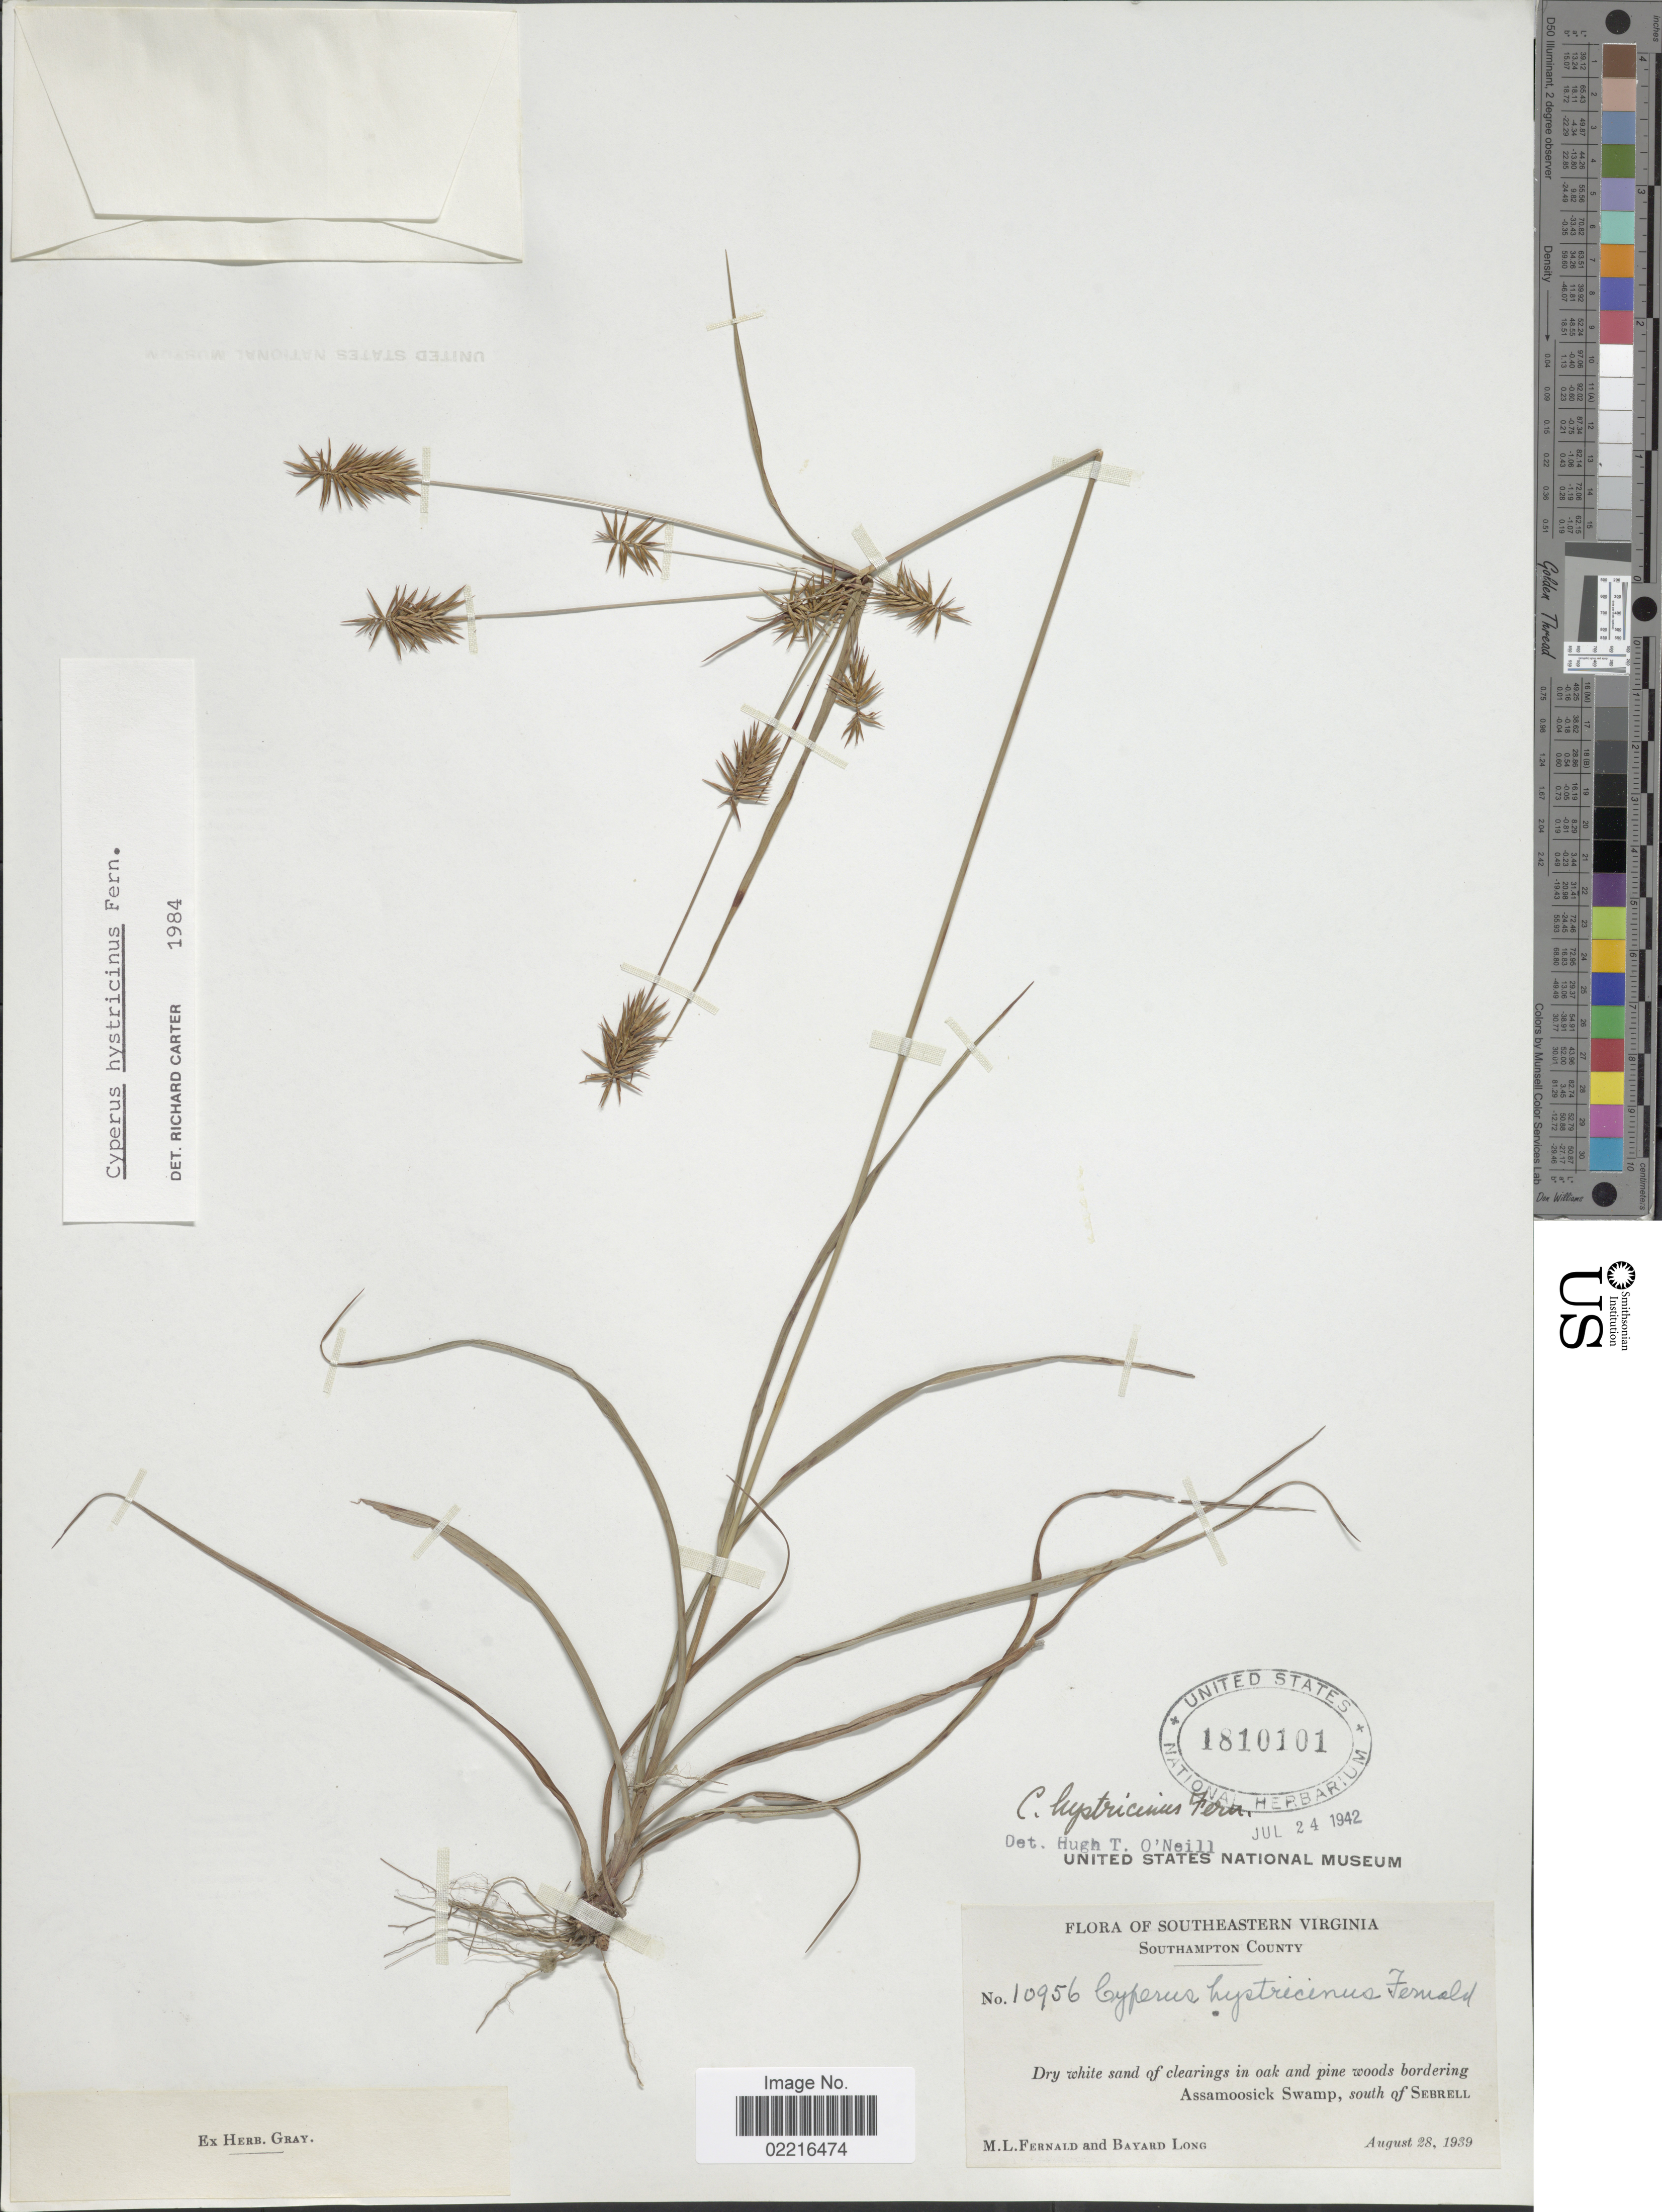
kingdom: Plantae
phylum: Tracheophyta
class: Liliopsida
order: Poales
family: Cyperaceae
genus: Cyperus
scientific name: Cyperus hystricinus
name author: Fernald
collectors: M. L. Fernald & B. Long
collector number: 10956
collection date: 1939-08-28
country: United States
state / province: Virginia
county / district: Southampton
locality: Southeastern Virginia, Southampton County, Assamoosick Swamp, south of Sebrell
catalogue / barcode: US 1810101